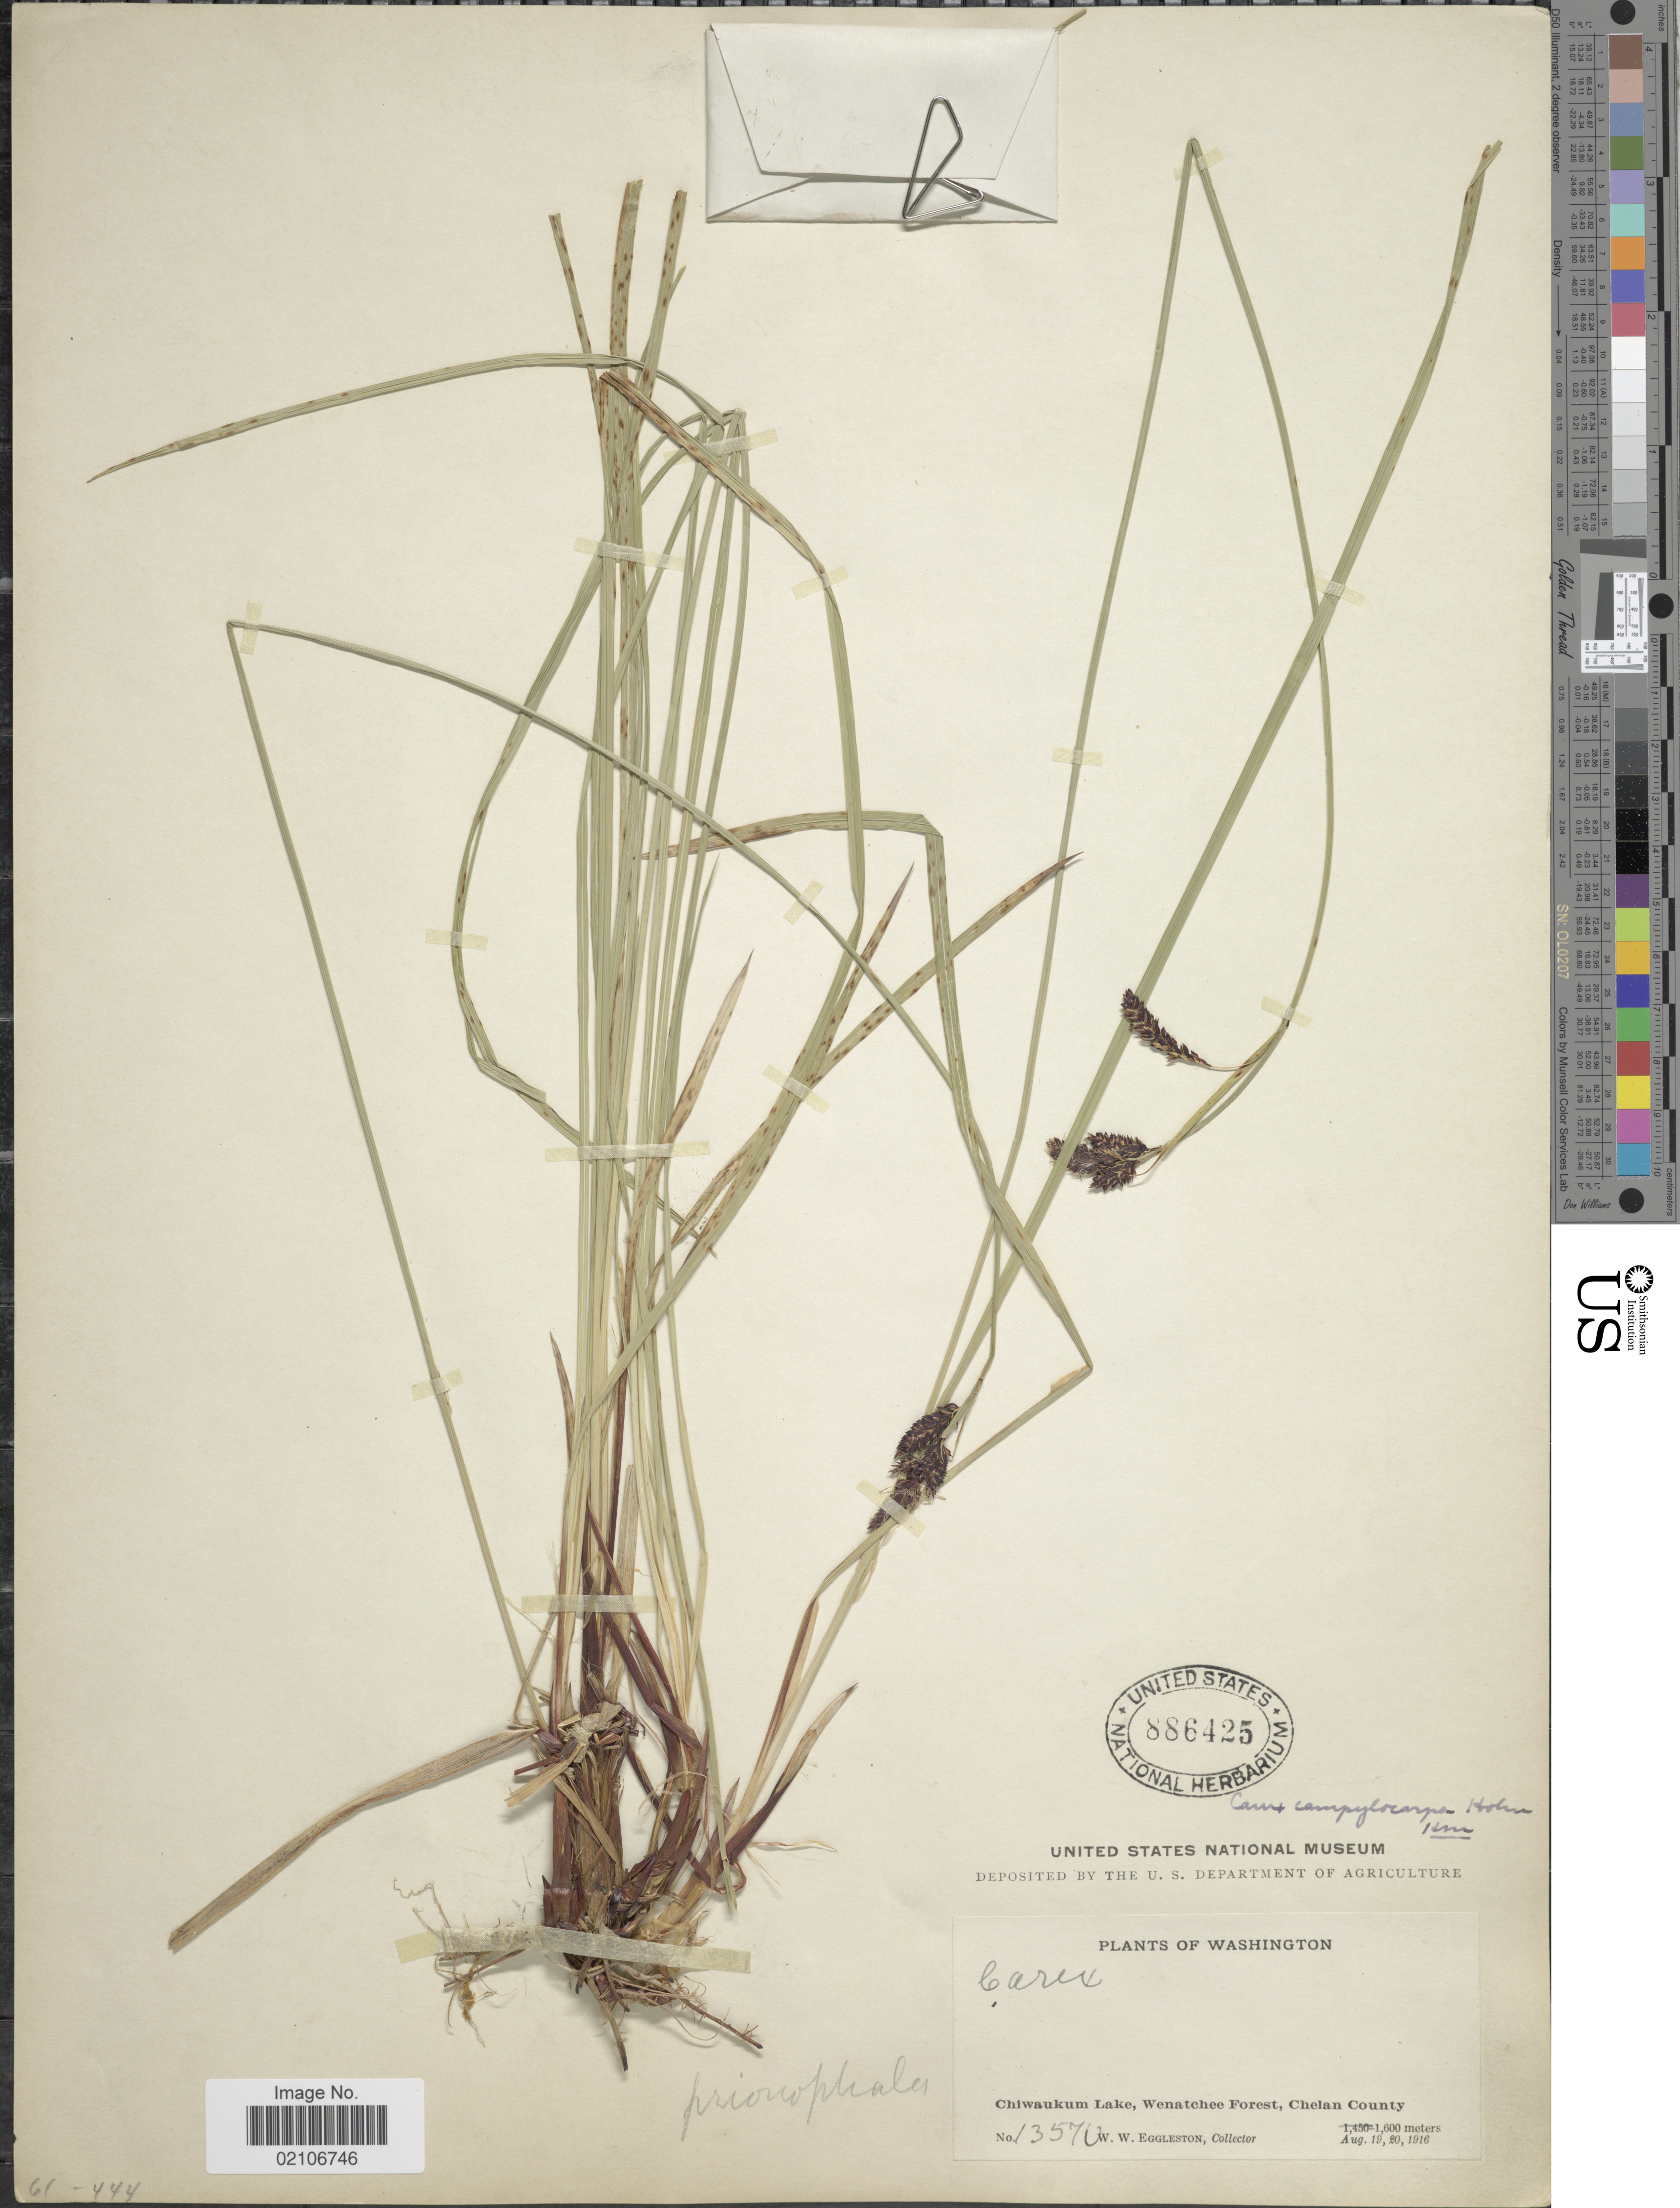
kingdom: Plantae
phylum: Tracheophyta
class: Liliopsida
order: Poales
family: Cyperaceae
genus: Carex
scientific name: Carex scopulorum var. bracteosa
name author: (L.H. Bailey) F.J. Herm.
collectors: W. W. Eggleston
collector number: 13570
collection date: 1916-08-19/1916-08-20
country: United States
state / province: Washington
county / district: Chelan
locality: Chiwaukum Lake, Wenatchee Forest, Chelan County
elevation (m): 1600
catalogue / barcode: US 886425